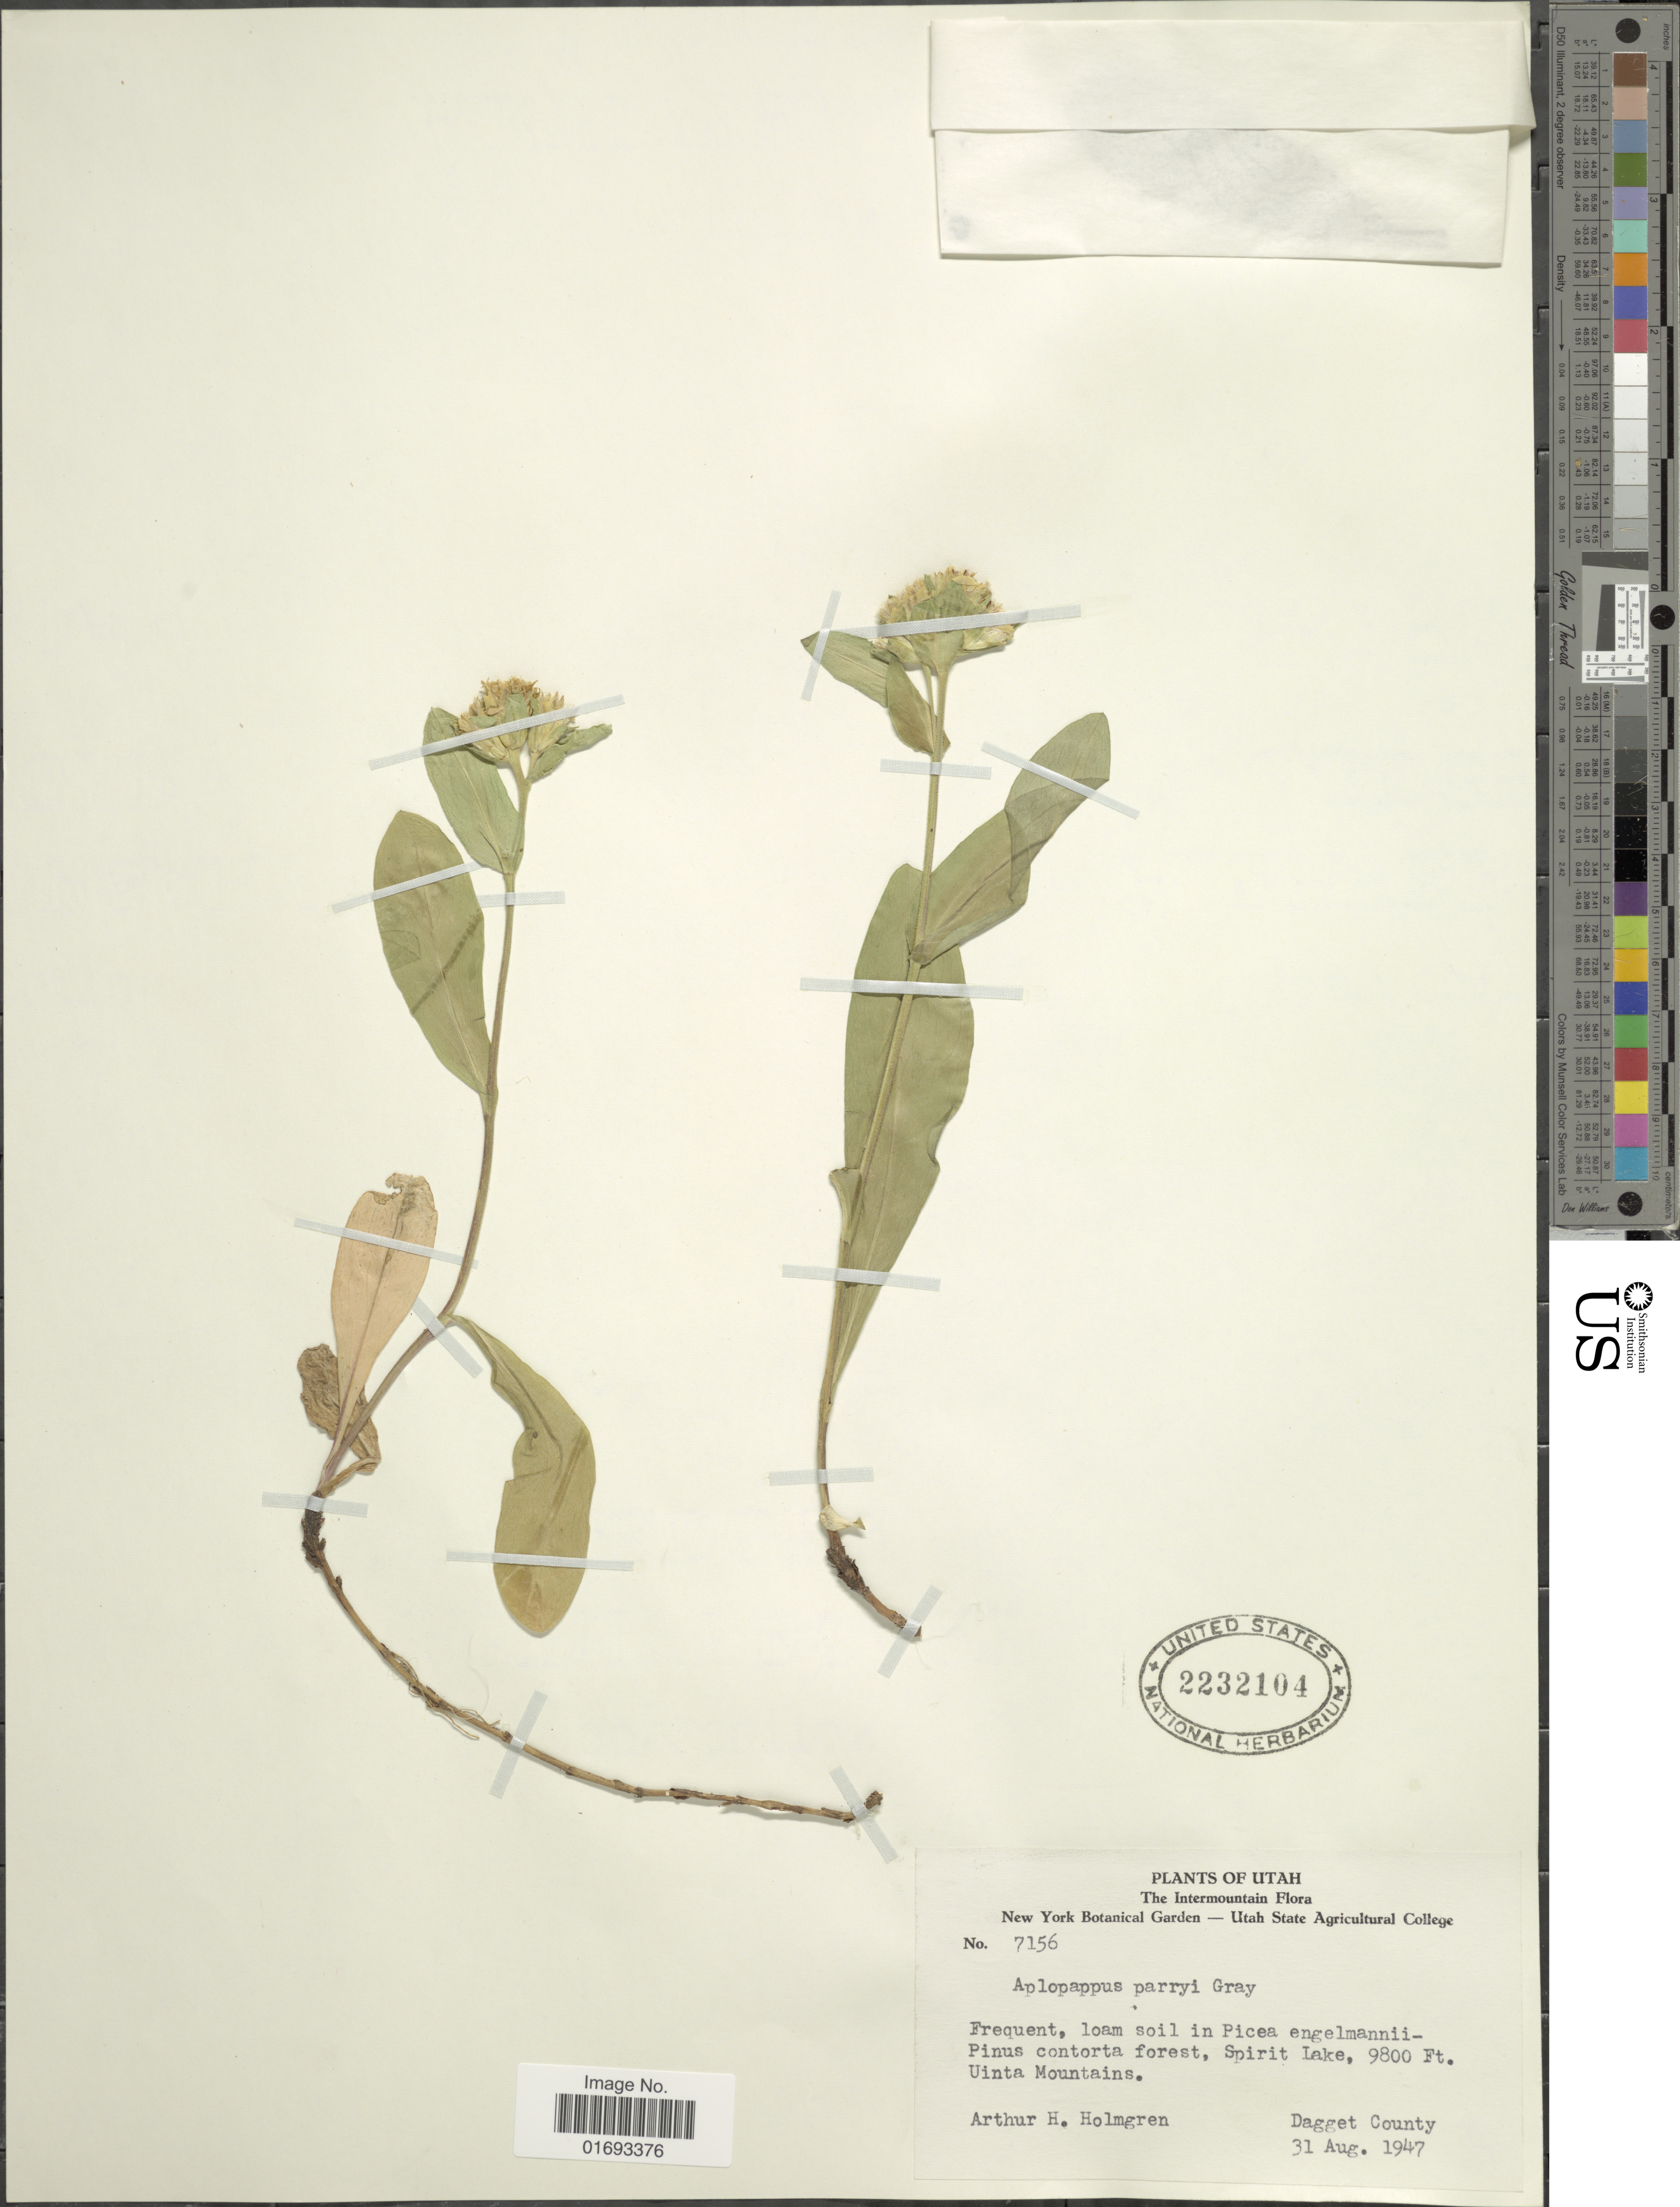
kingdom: Plantae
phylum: Tracheophyta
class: Magnoliopsida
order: Asterales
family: Asteraceae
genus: Oreochrysum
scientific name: Oreochrysum parryi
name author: (A. Gray) Rydb.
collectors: A. H. Holmgren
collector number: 7156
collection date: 1947-08-31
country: United States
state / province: Utah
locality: Frequent, loam soil in Picea engelmannii- Pinus contorta forest, Spirit Lake, Uinta Mountains, Dagget County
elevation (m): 2987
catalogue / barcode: US 2232104